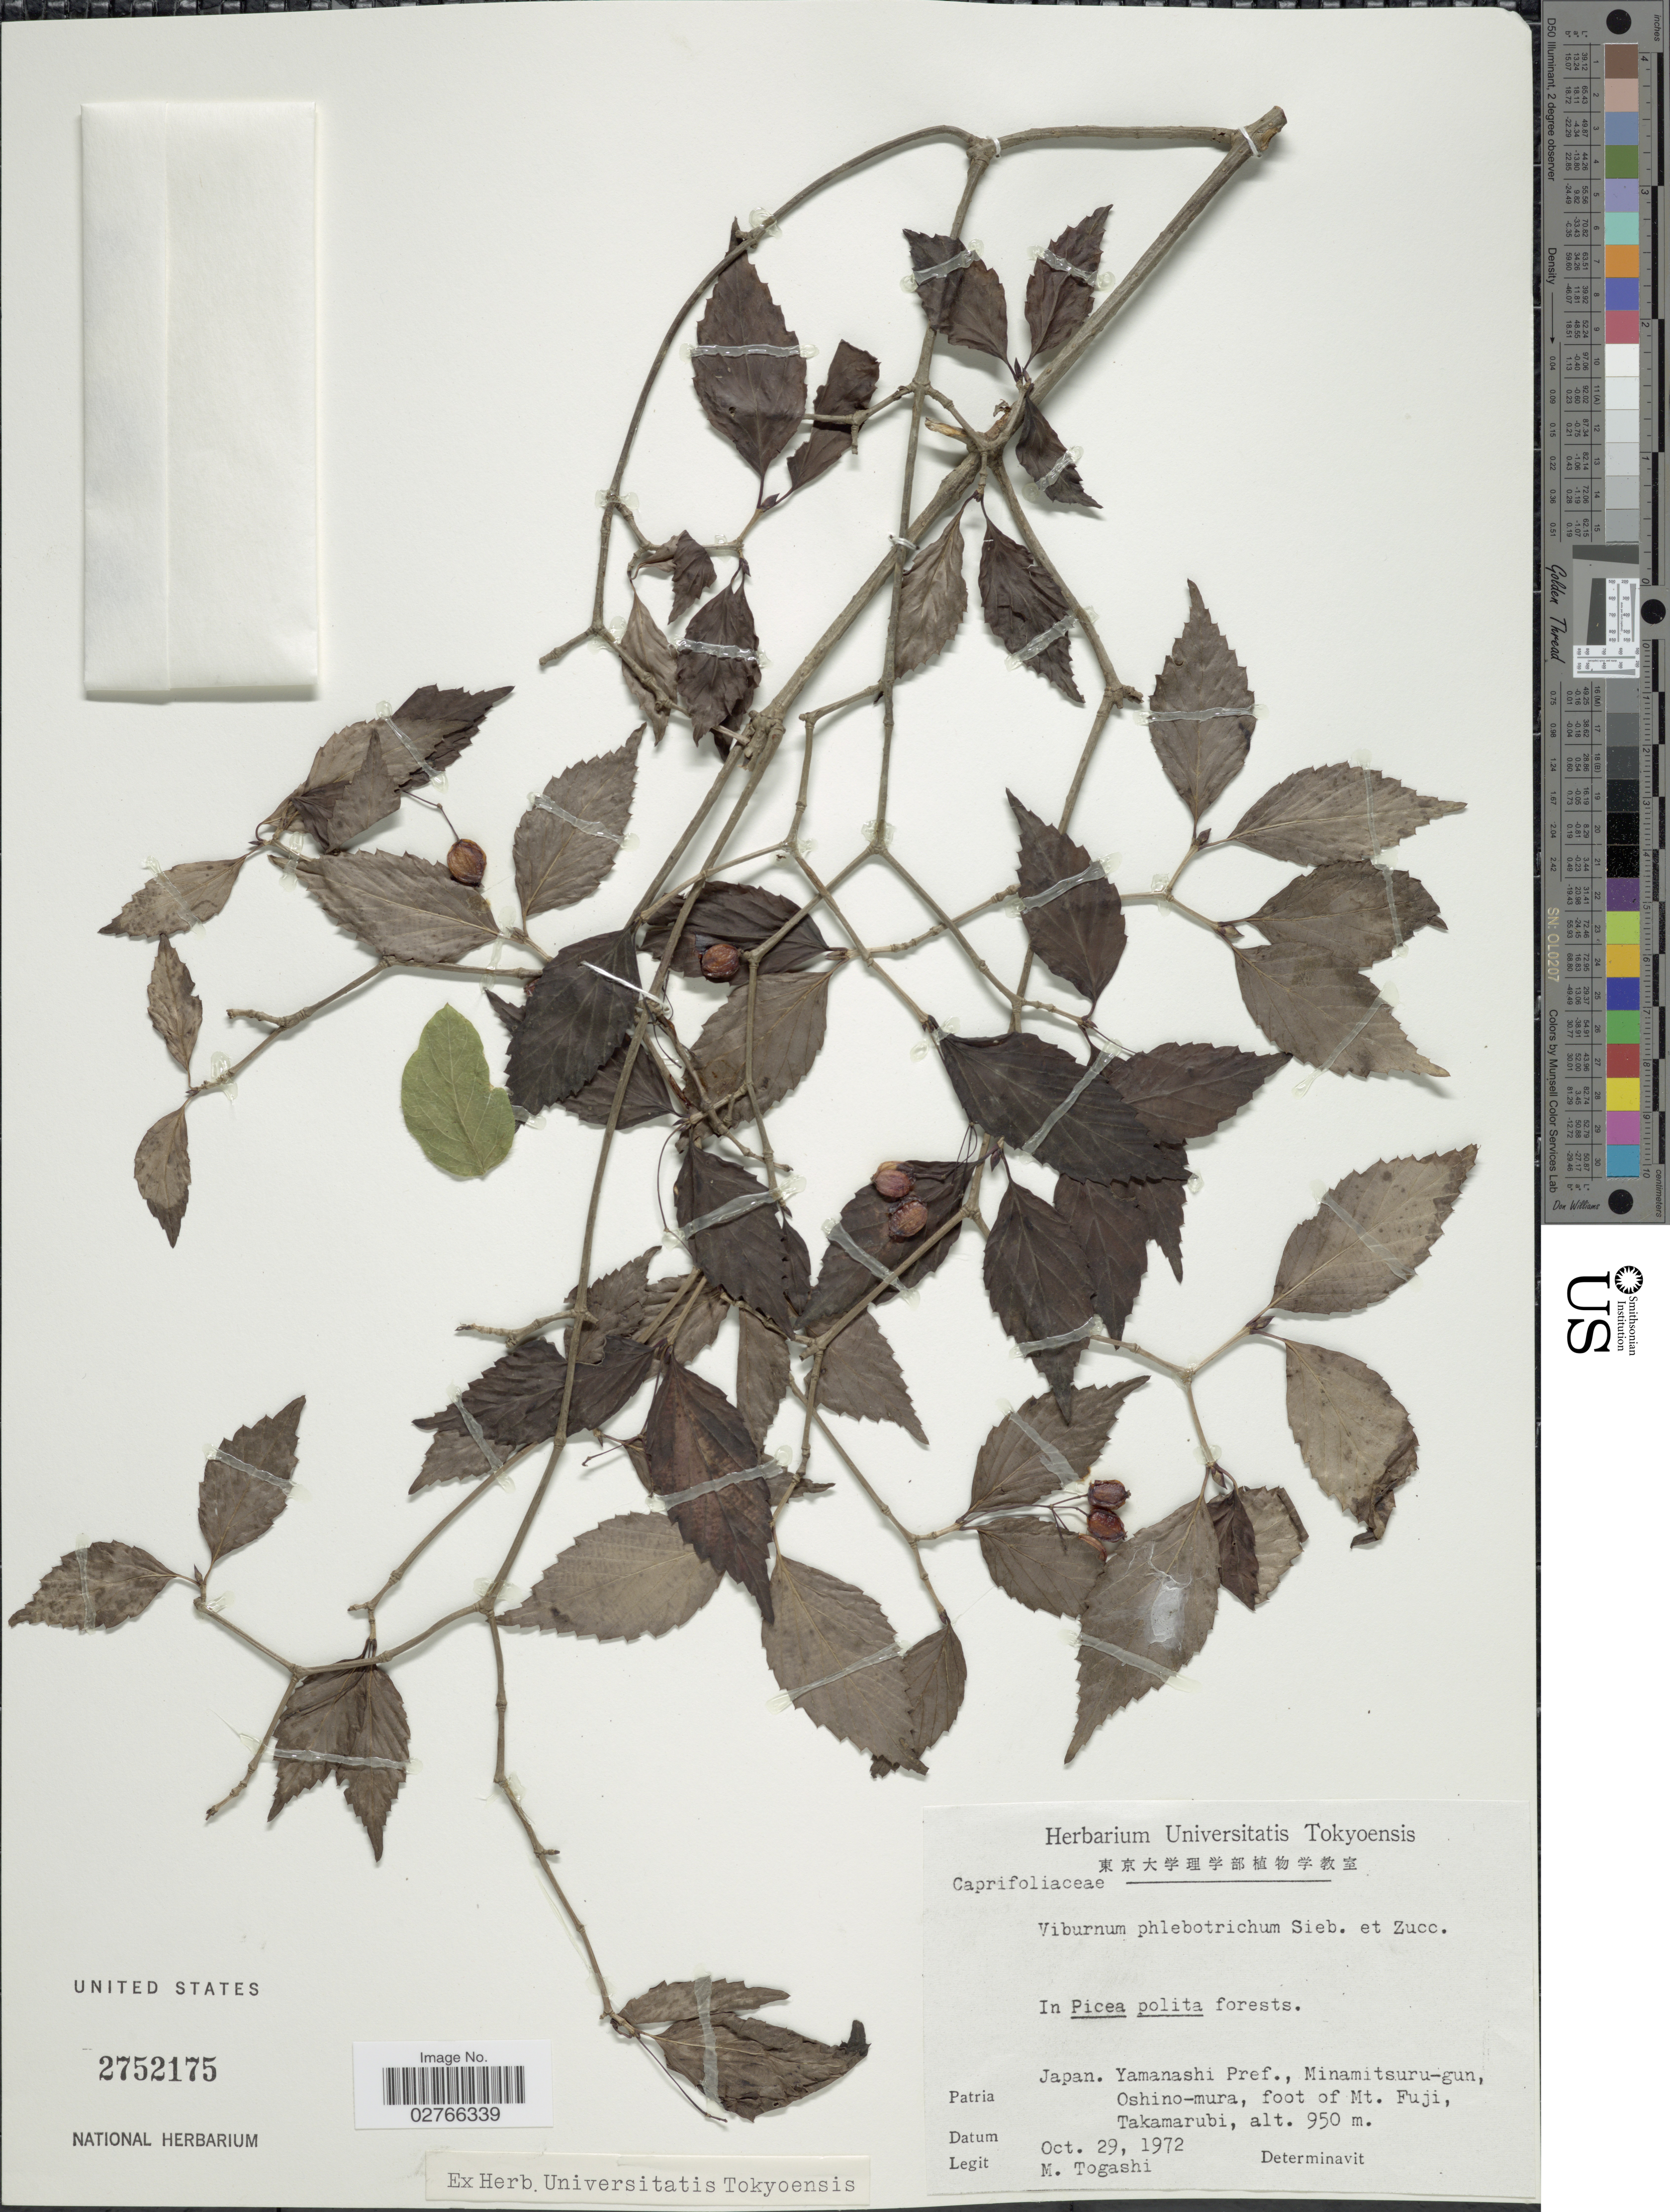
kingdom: Plantae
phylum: Tracheophyta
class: Magnoliopsida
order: Dipsacales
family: Viburnaceae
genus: Viburnum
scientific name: Viburnum phlebotrichum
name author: Siebold & Zucc.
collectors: M. Togashi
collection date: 1972-10-29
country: Japan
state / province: Yamanasi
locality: Yamanashi Pref., Minamitsuru-gun, Oshino-mura. foot of Mt. Fuji, Takamarubi.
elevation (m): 950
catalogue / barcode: US 2752175